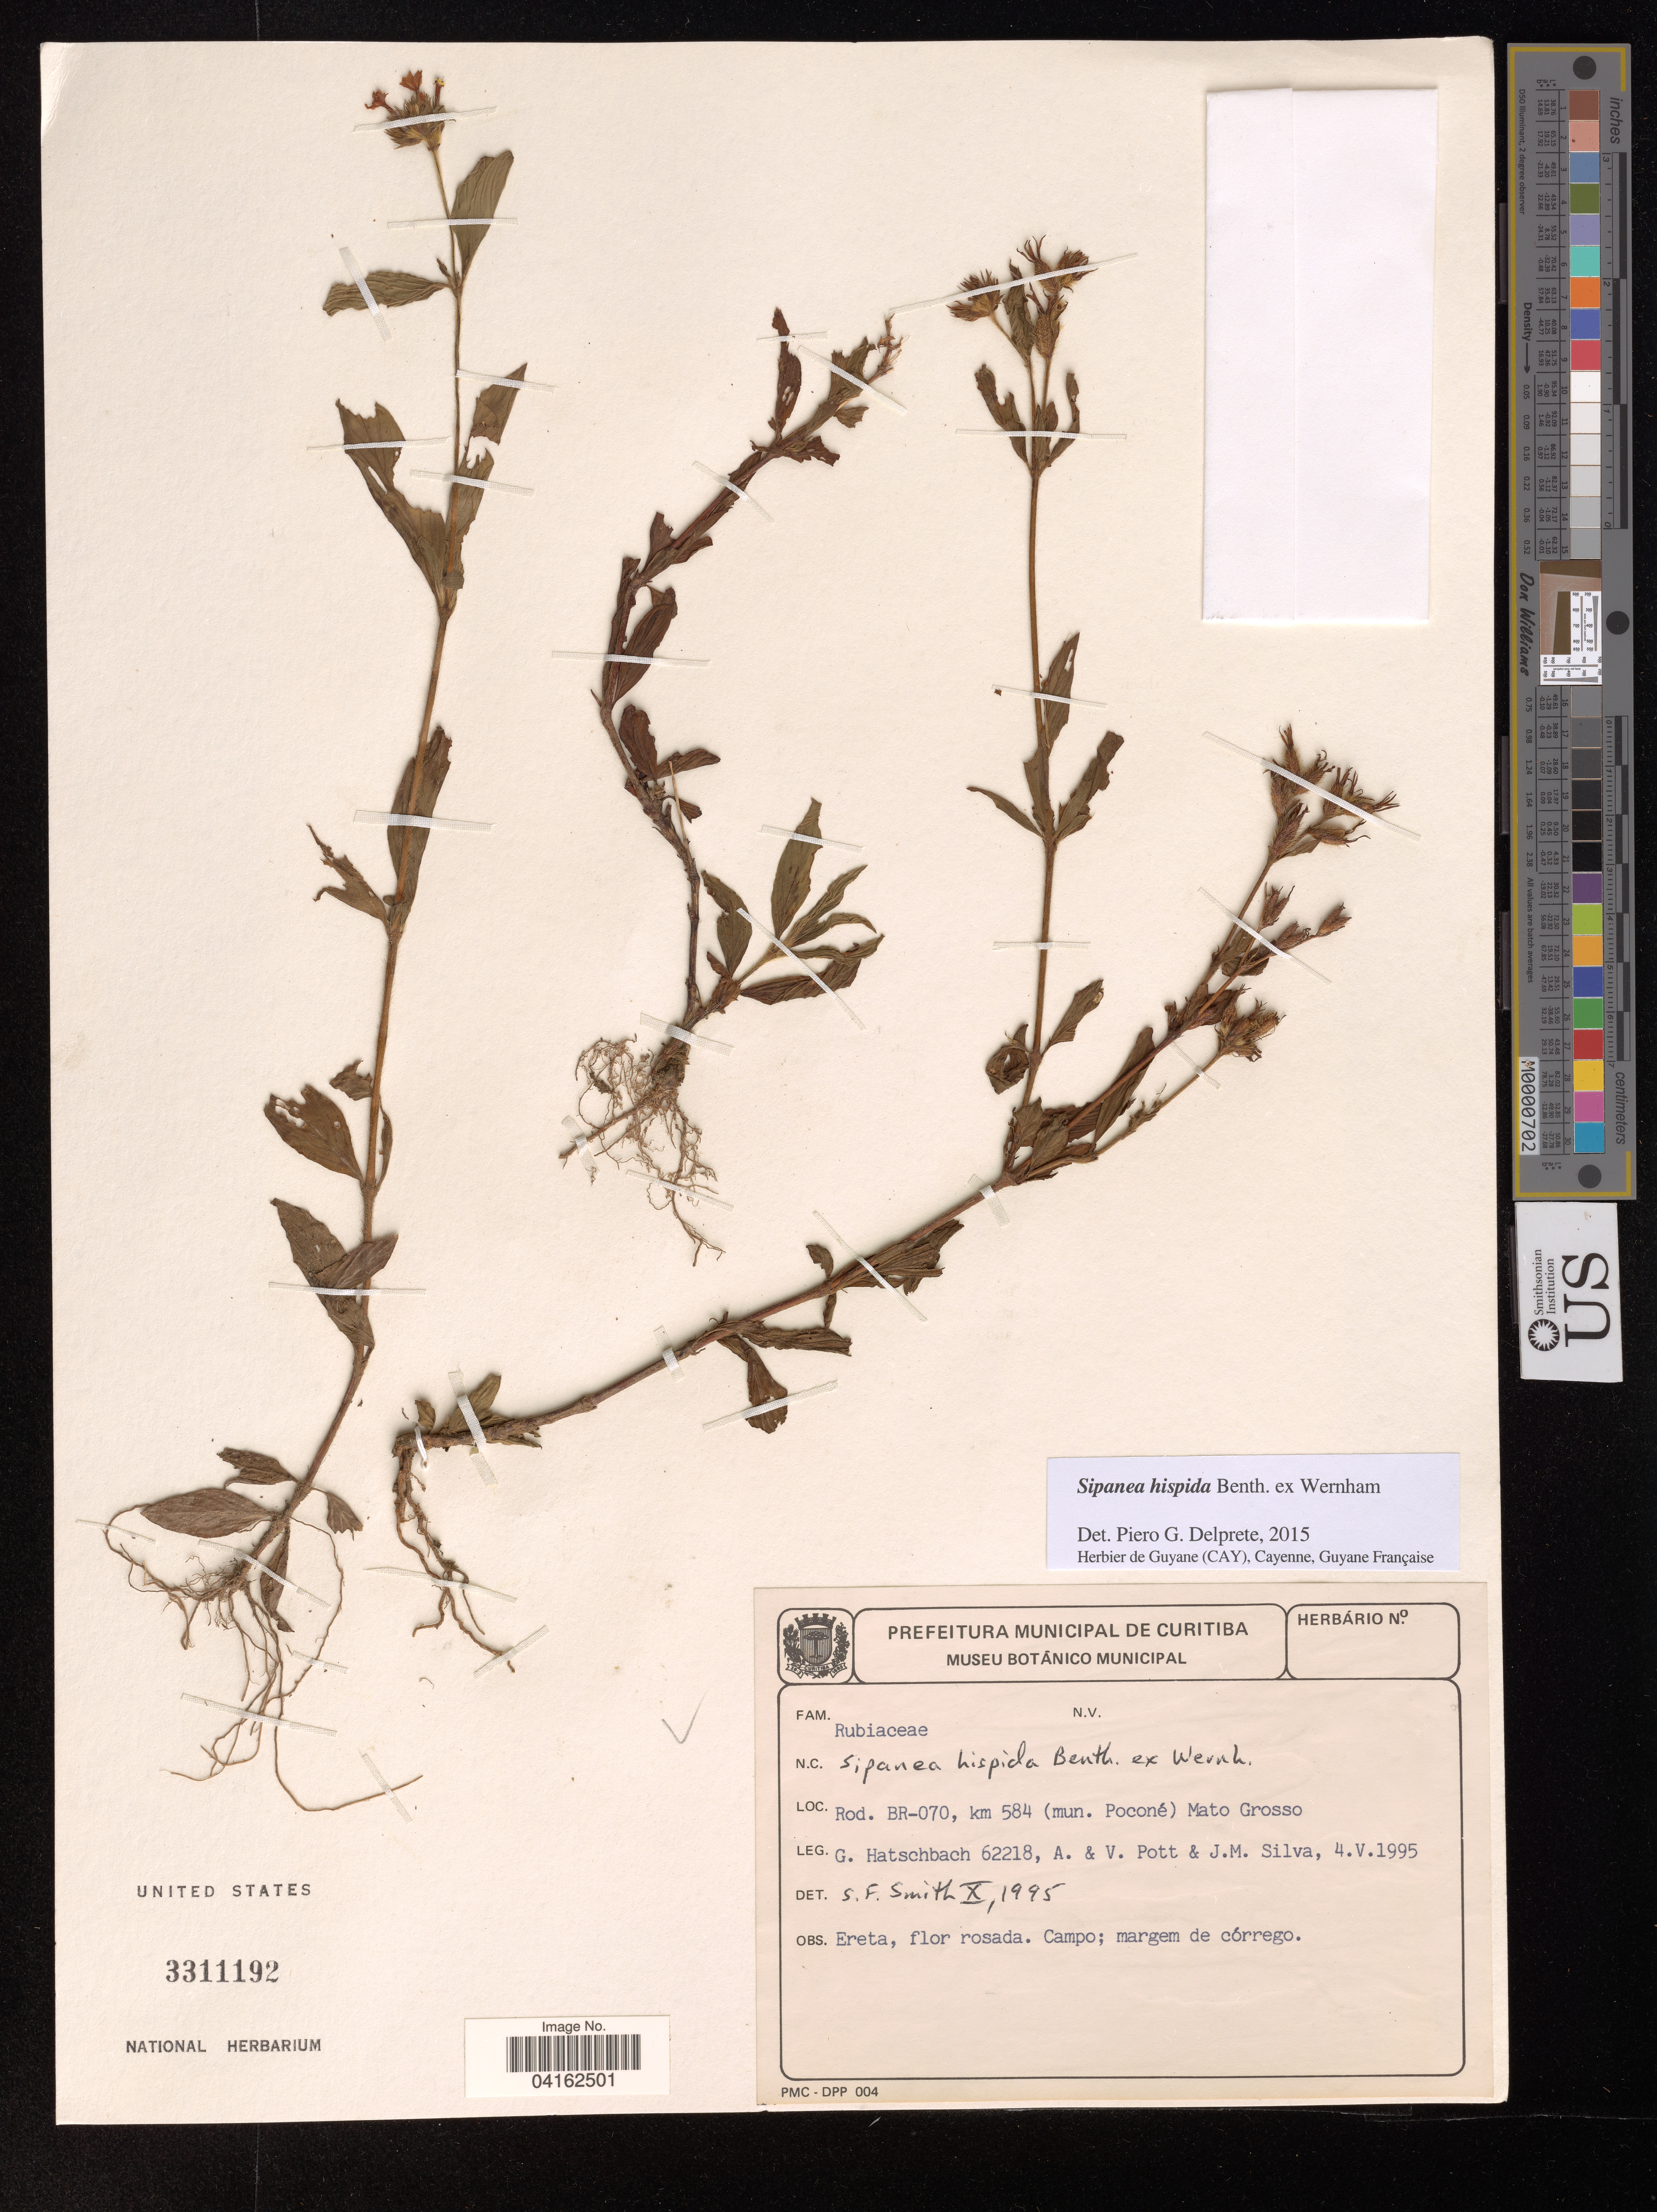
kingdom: Plantae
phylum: Tracheophyta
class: Magnoliopsida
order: Gentianales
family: Rubiaceae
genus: Sipanea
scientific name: Sipanea hispida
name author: Benth. ex Wernham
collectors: G. Hatschbach, V. V. Pott & J. M. Silva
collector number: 62218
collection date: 1995-05-04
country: Brazil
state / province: Mato Grosso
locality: Rod. BR-070, km 584 (mun. Poconé).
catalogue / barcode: US 3311192